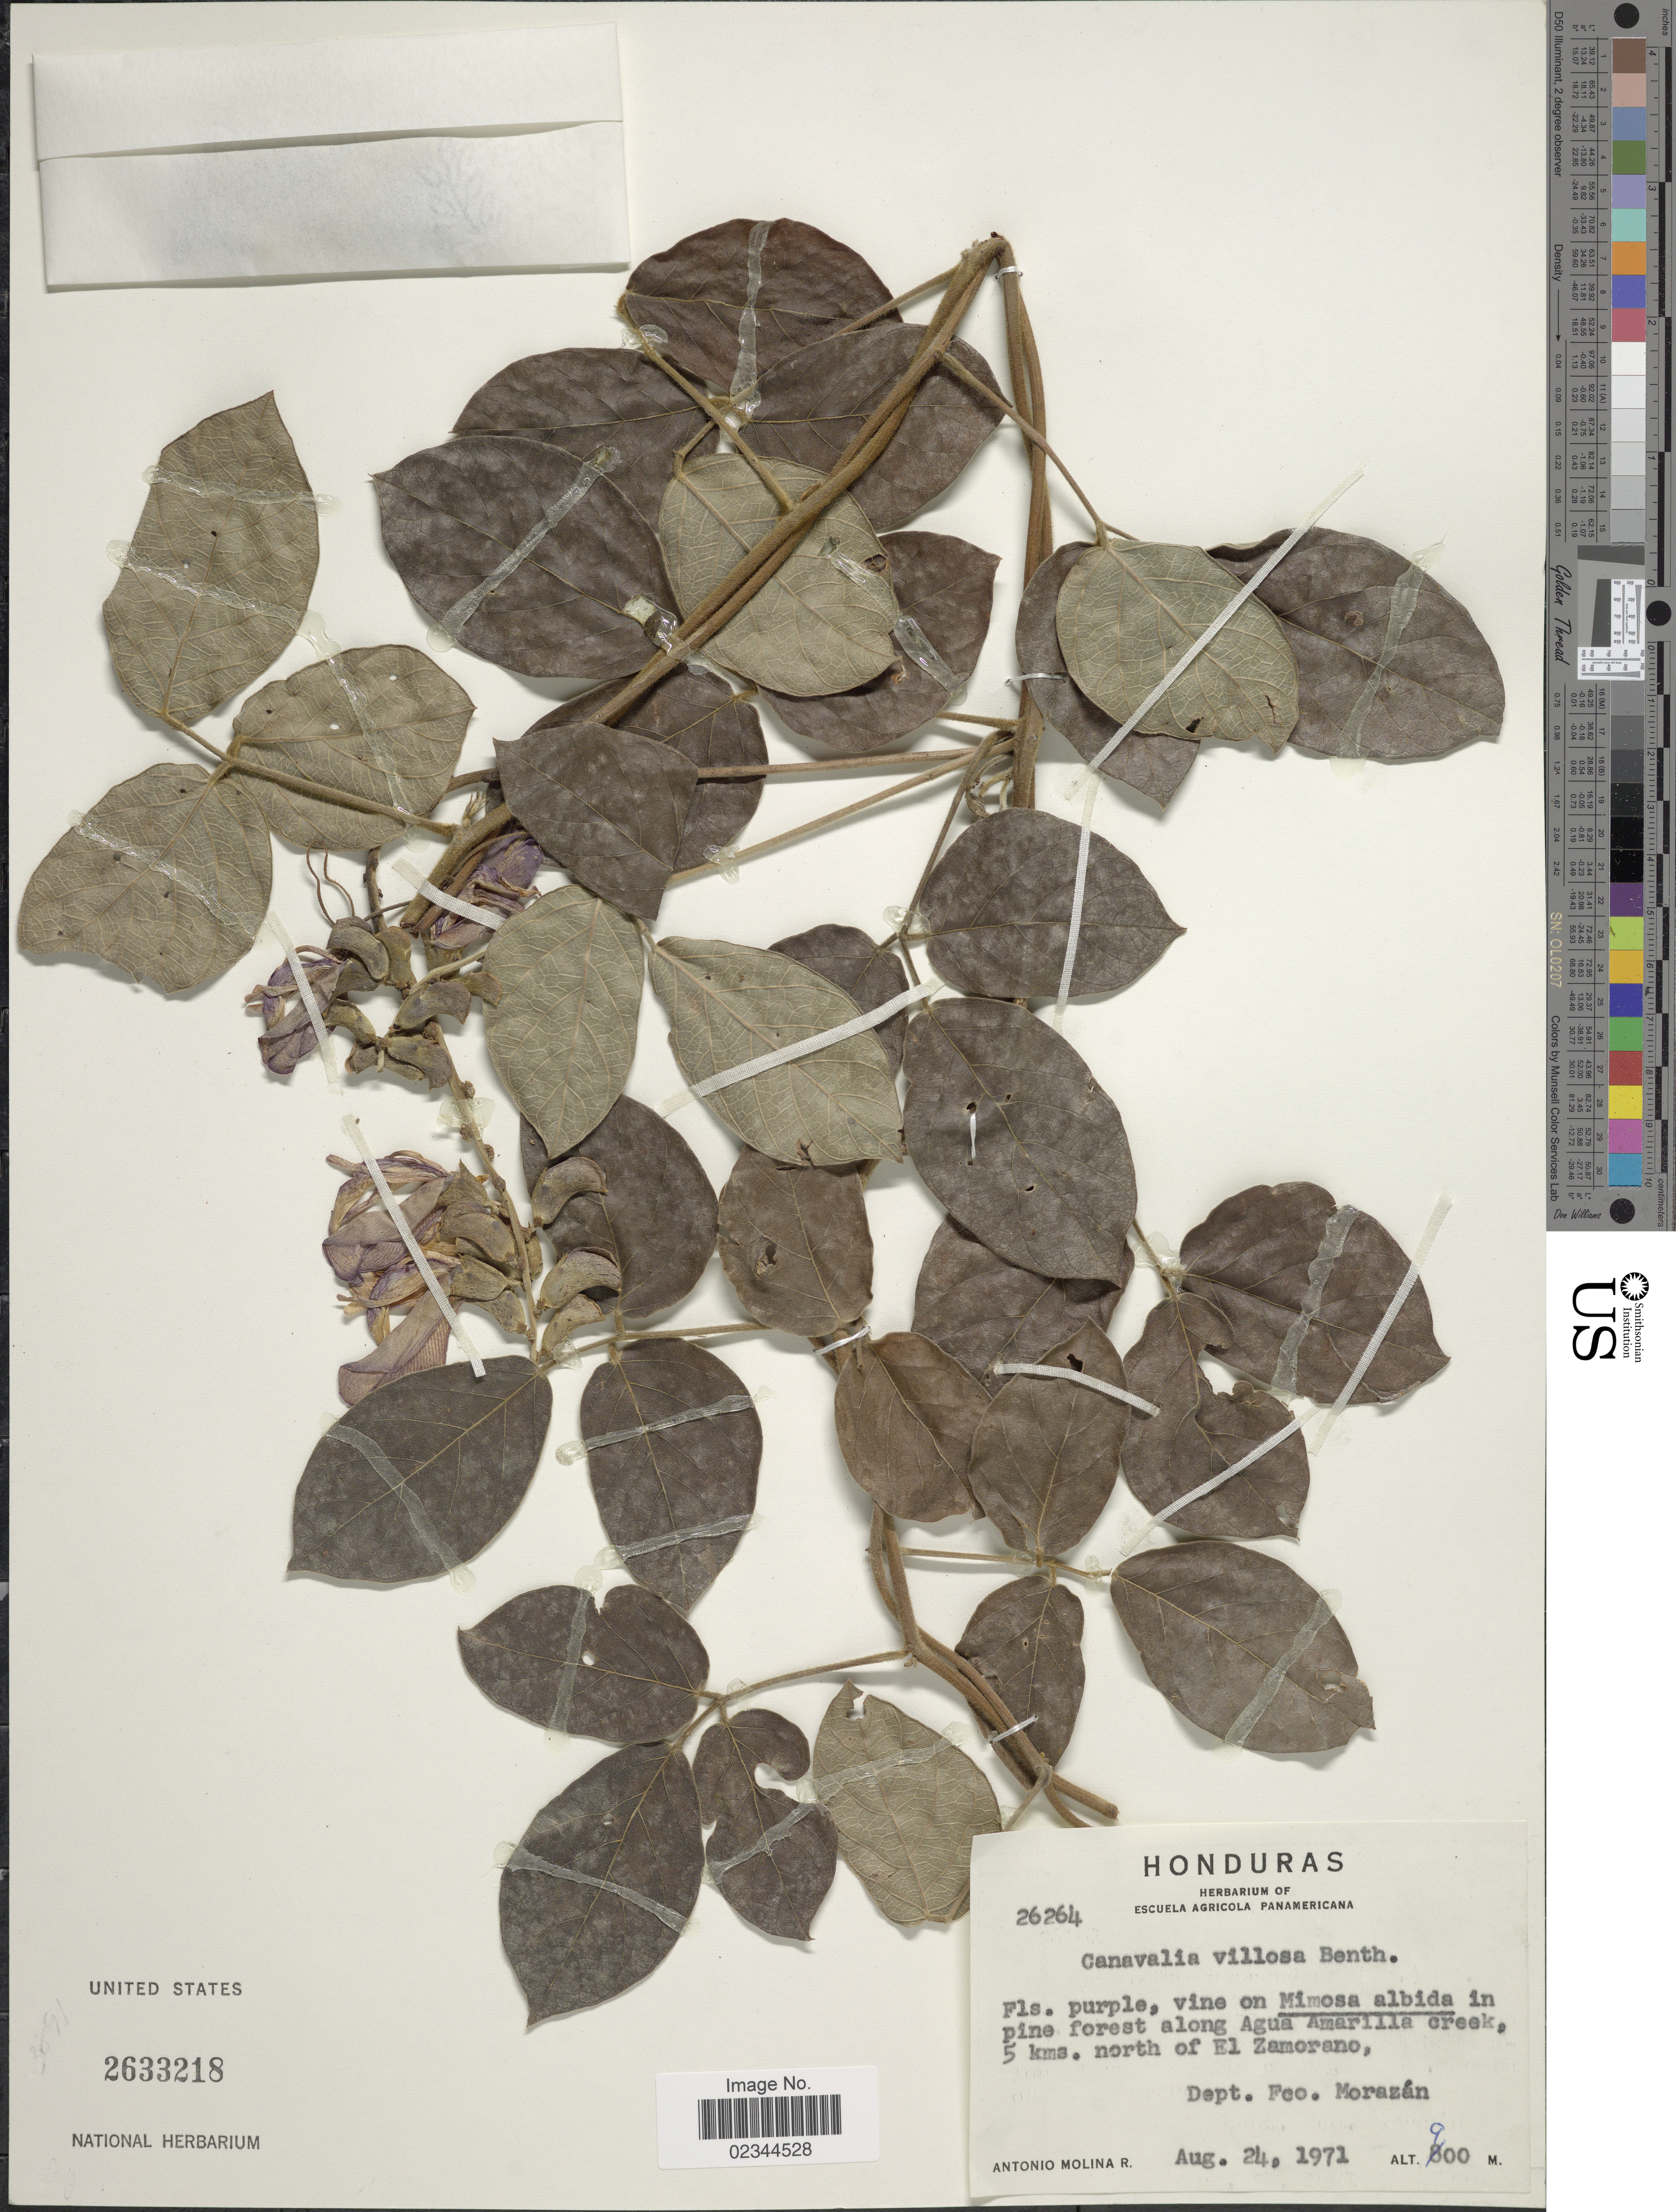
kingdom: Plantae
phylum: Tracheophyta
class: Magnoliopsida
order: Fabales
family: Fabaceae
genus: Canavalia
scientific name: Canavalia villosa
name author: Benth.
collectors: A. Molina R.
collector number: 26264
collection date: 1971-08-24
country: Honduras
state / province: Fco. Morazán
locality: Along Agua Amarilla creek, 5 kms north of El Zamorano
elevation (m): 900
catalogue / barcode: US 2633218